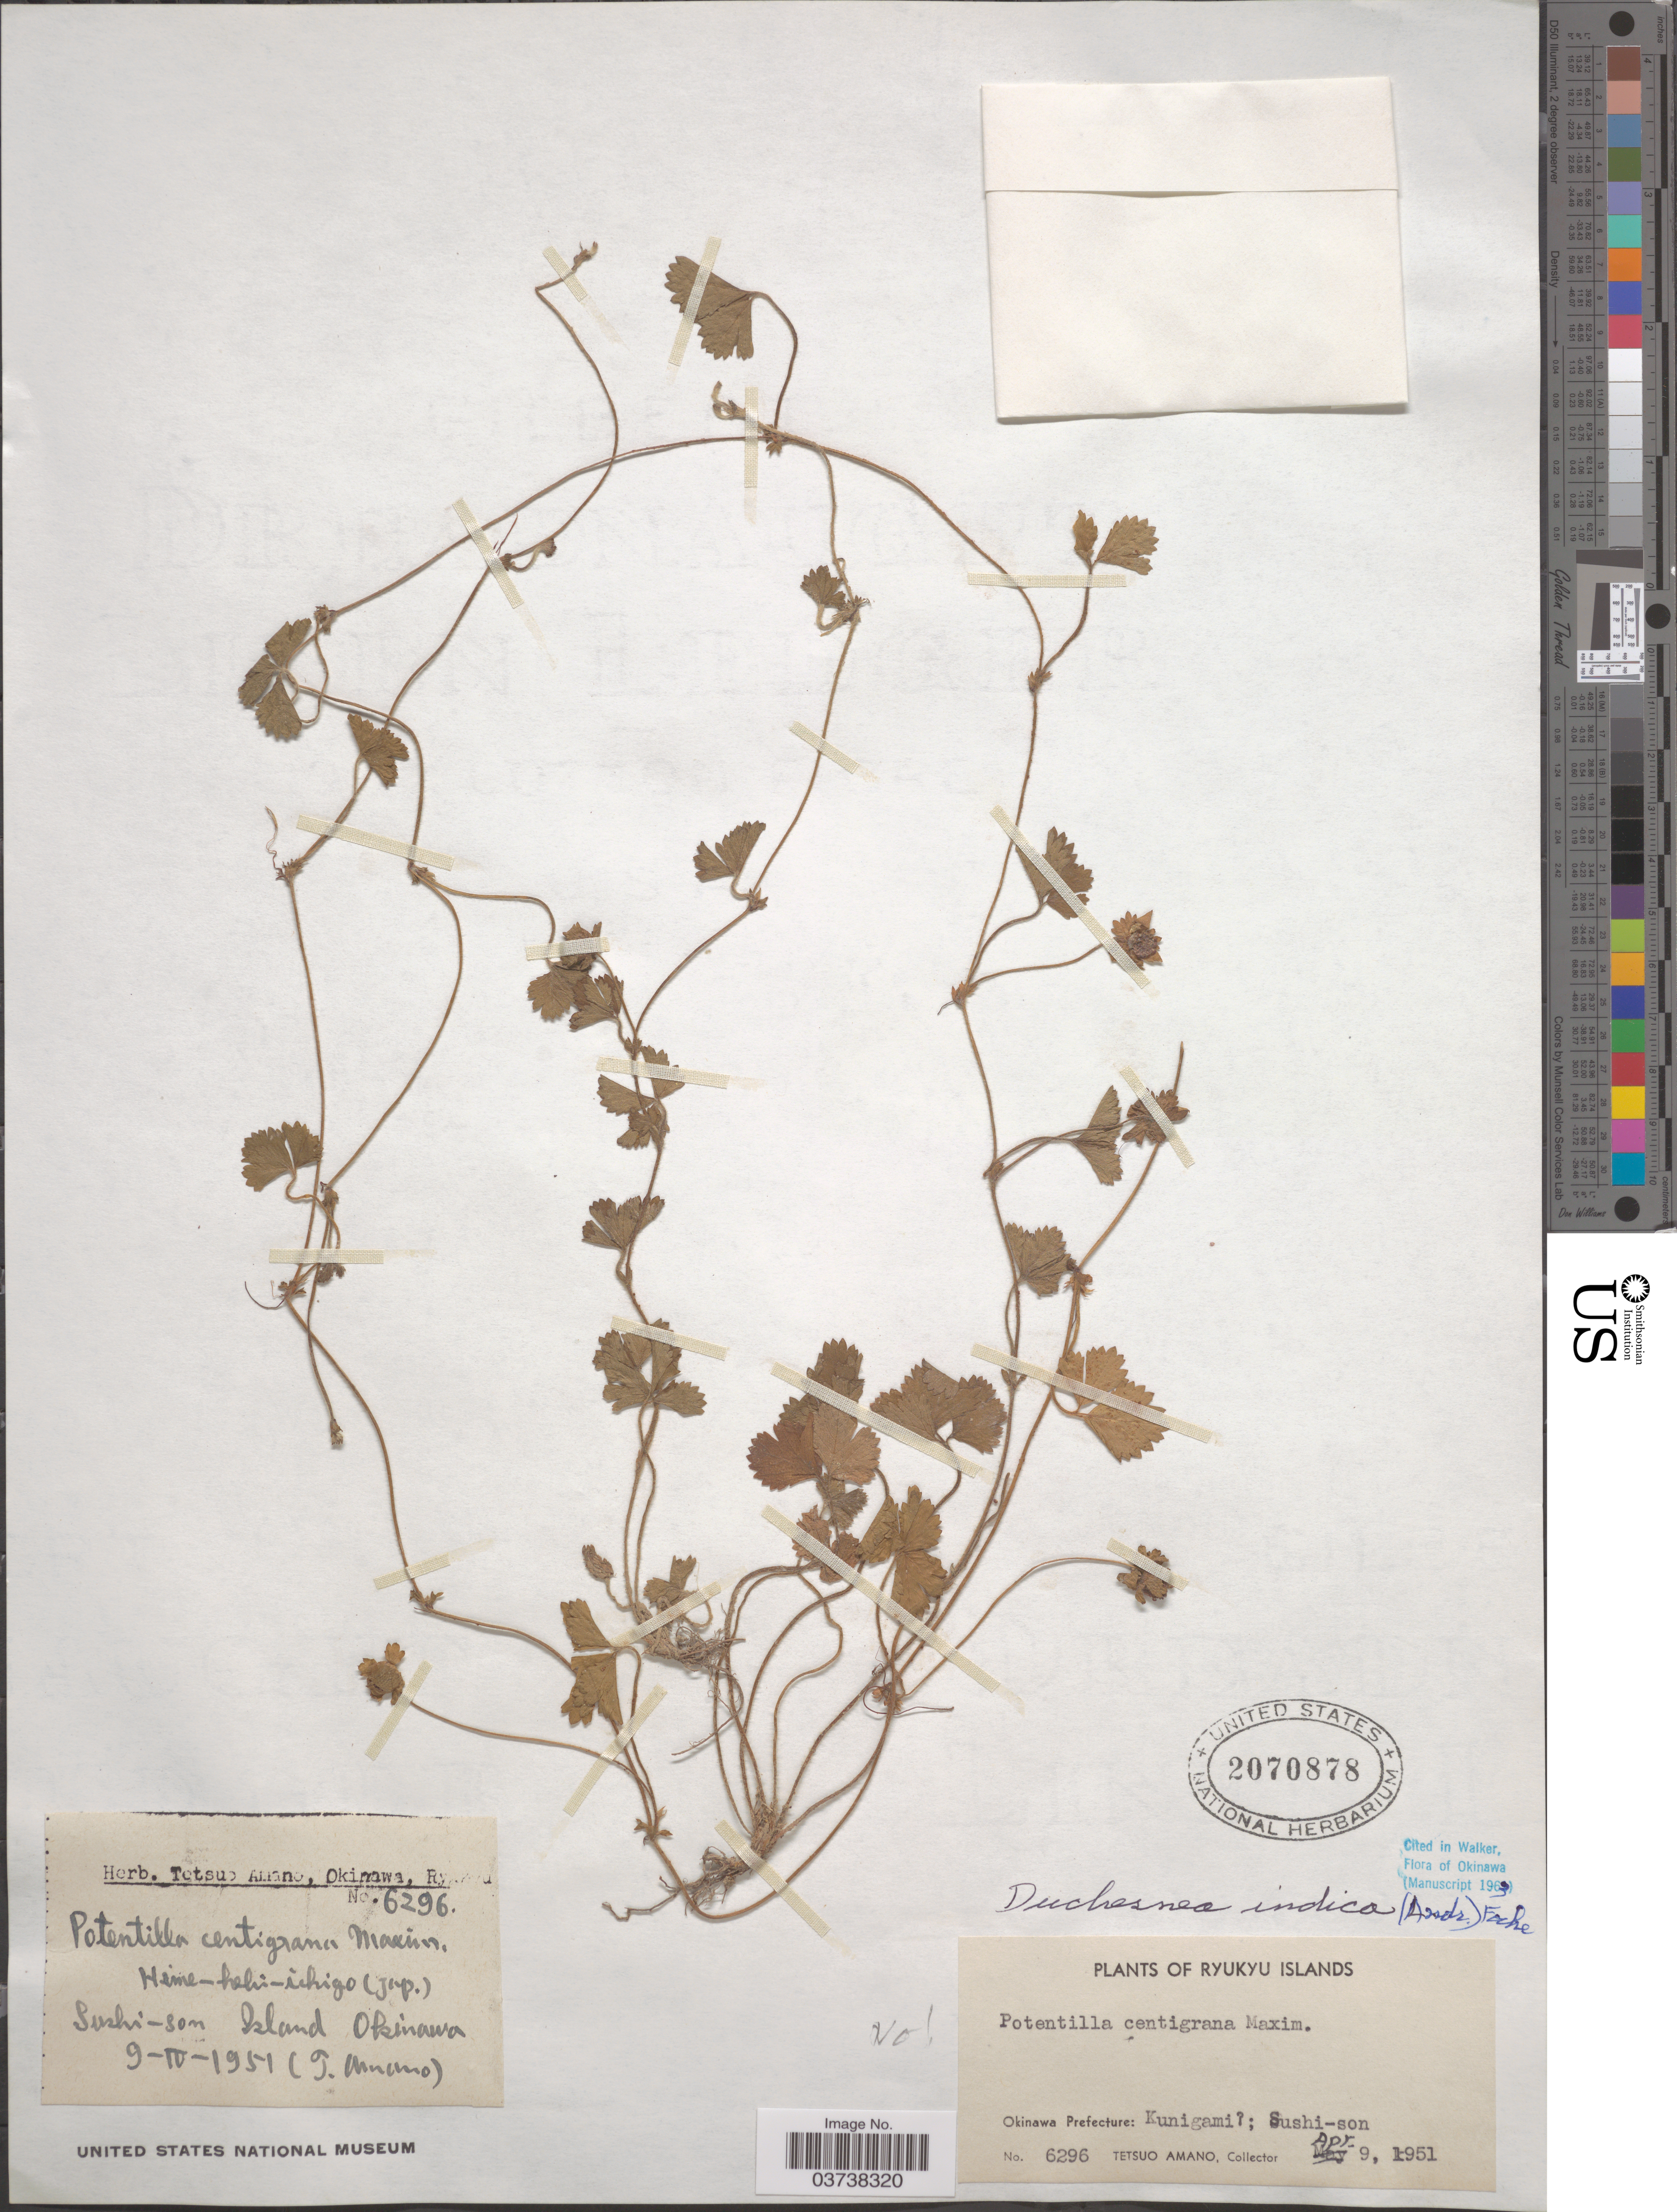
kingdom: Plantae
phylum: Tracheophyta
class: Magnoliopsida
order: Rosales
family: Rosaceae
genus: Potentilla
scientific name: Potentilla indica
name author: (Andrews) Th. Wolf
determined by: Strong, Mark T., (BOT), Smithsonian Institution - National Museum of Natural History (UNITED STATES)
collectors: T. Amano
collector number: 6296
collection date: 1951-04-09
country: Japan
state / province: Okinawa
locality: Ryukyu Islands. Okinawa Prefecture: Kunigami [unsure placement]; Sushi-son Island.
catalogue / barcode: US 2070878